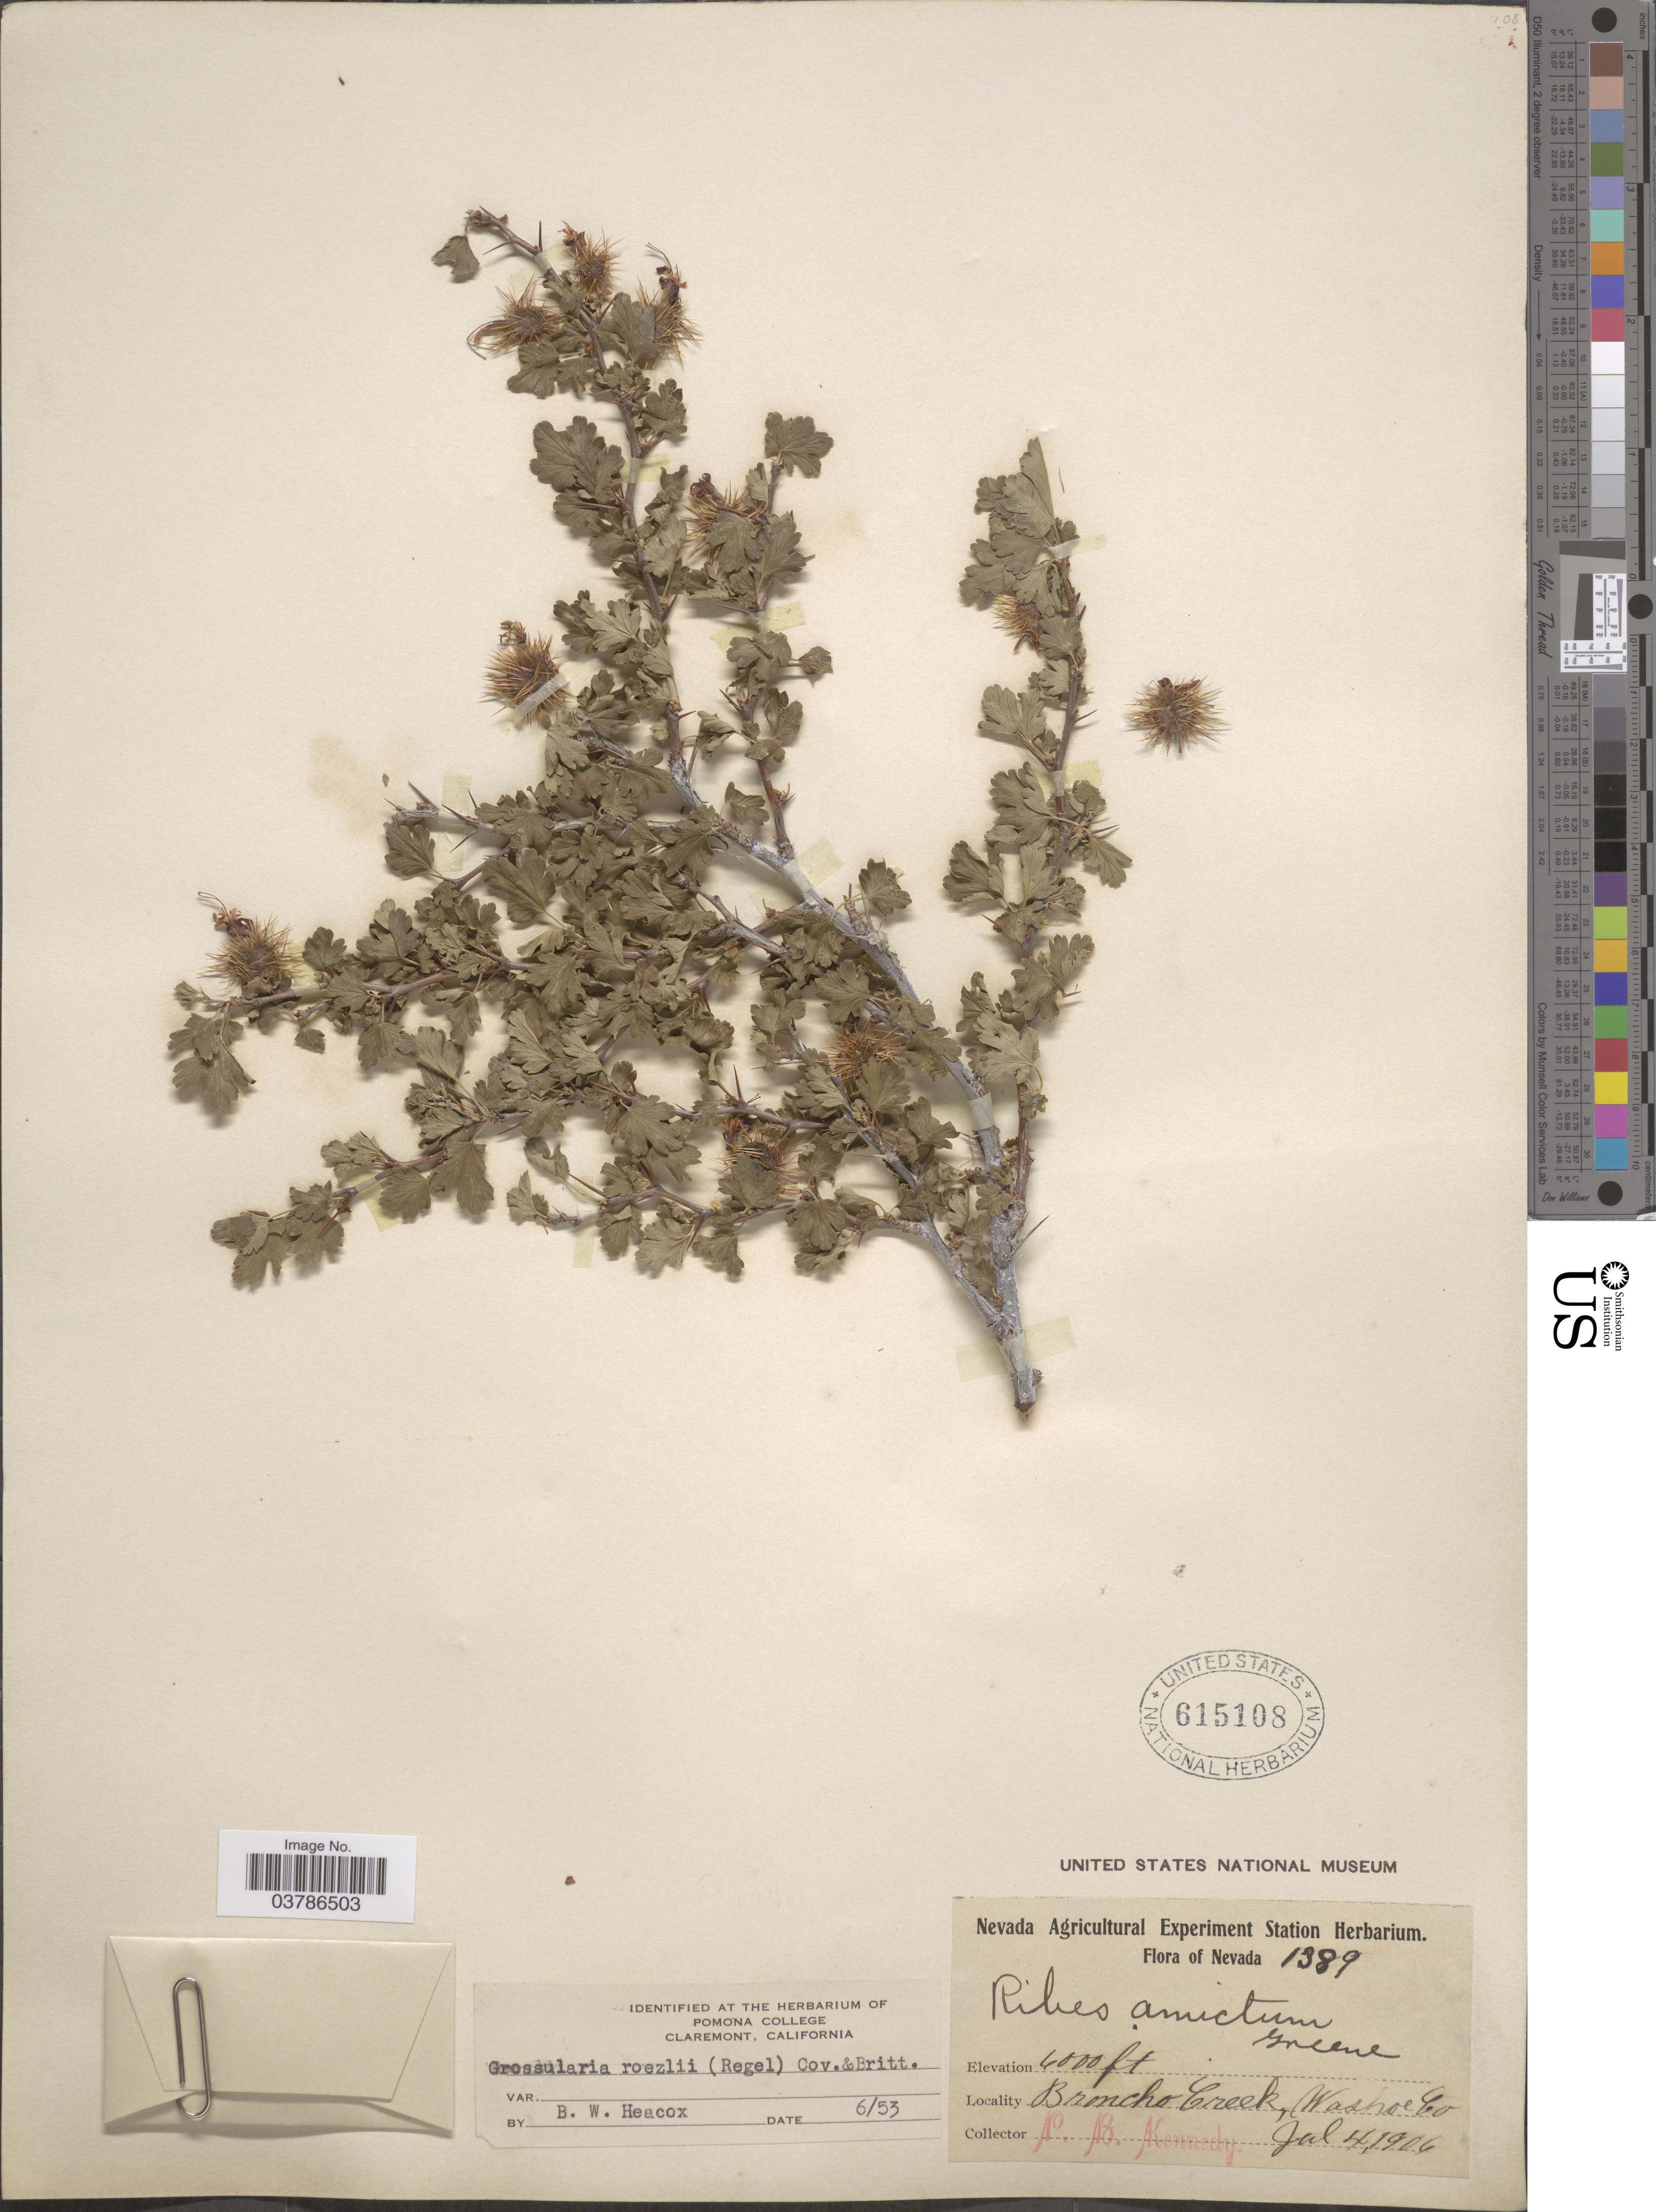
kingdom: Plantae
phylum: Tracheophyta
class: Magnoliopsida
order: Saxifragales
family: Grossulariaceae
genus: Ribes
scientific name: Ribes roezlii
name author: Regel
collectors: P. B. Kennedy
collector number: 1389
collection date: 1906-07-04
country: United States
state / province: Nevada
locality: Broncho Creek, Washoe Co.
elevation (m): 1219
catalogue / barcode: US 615108